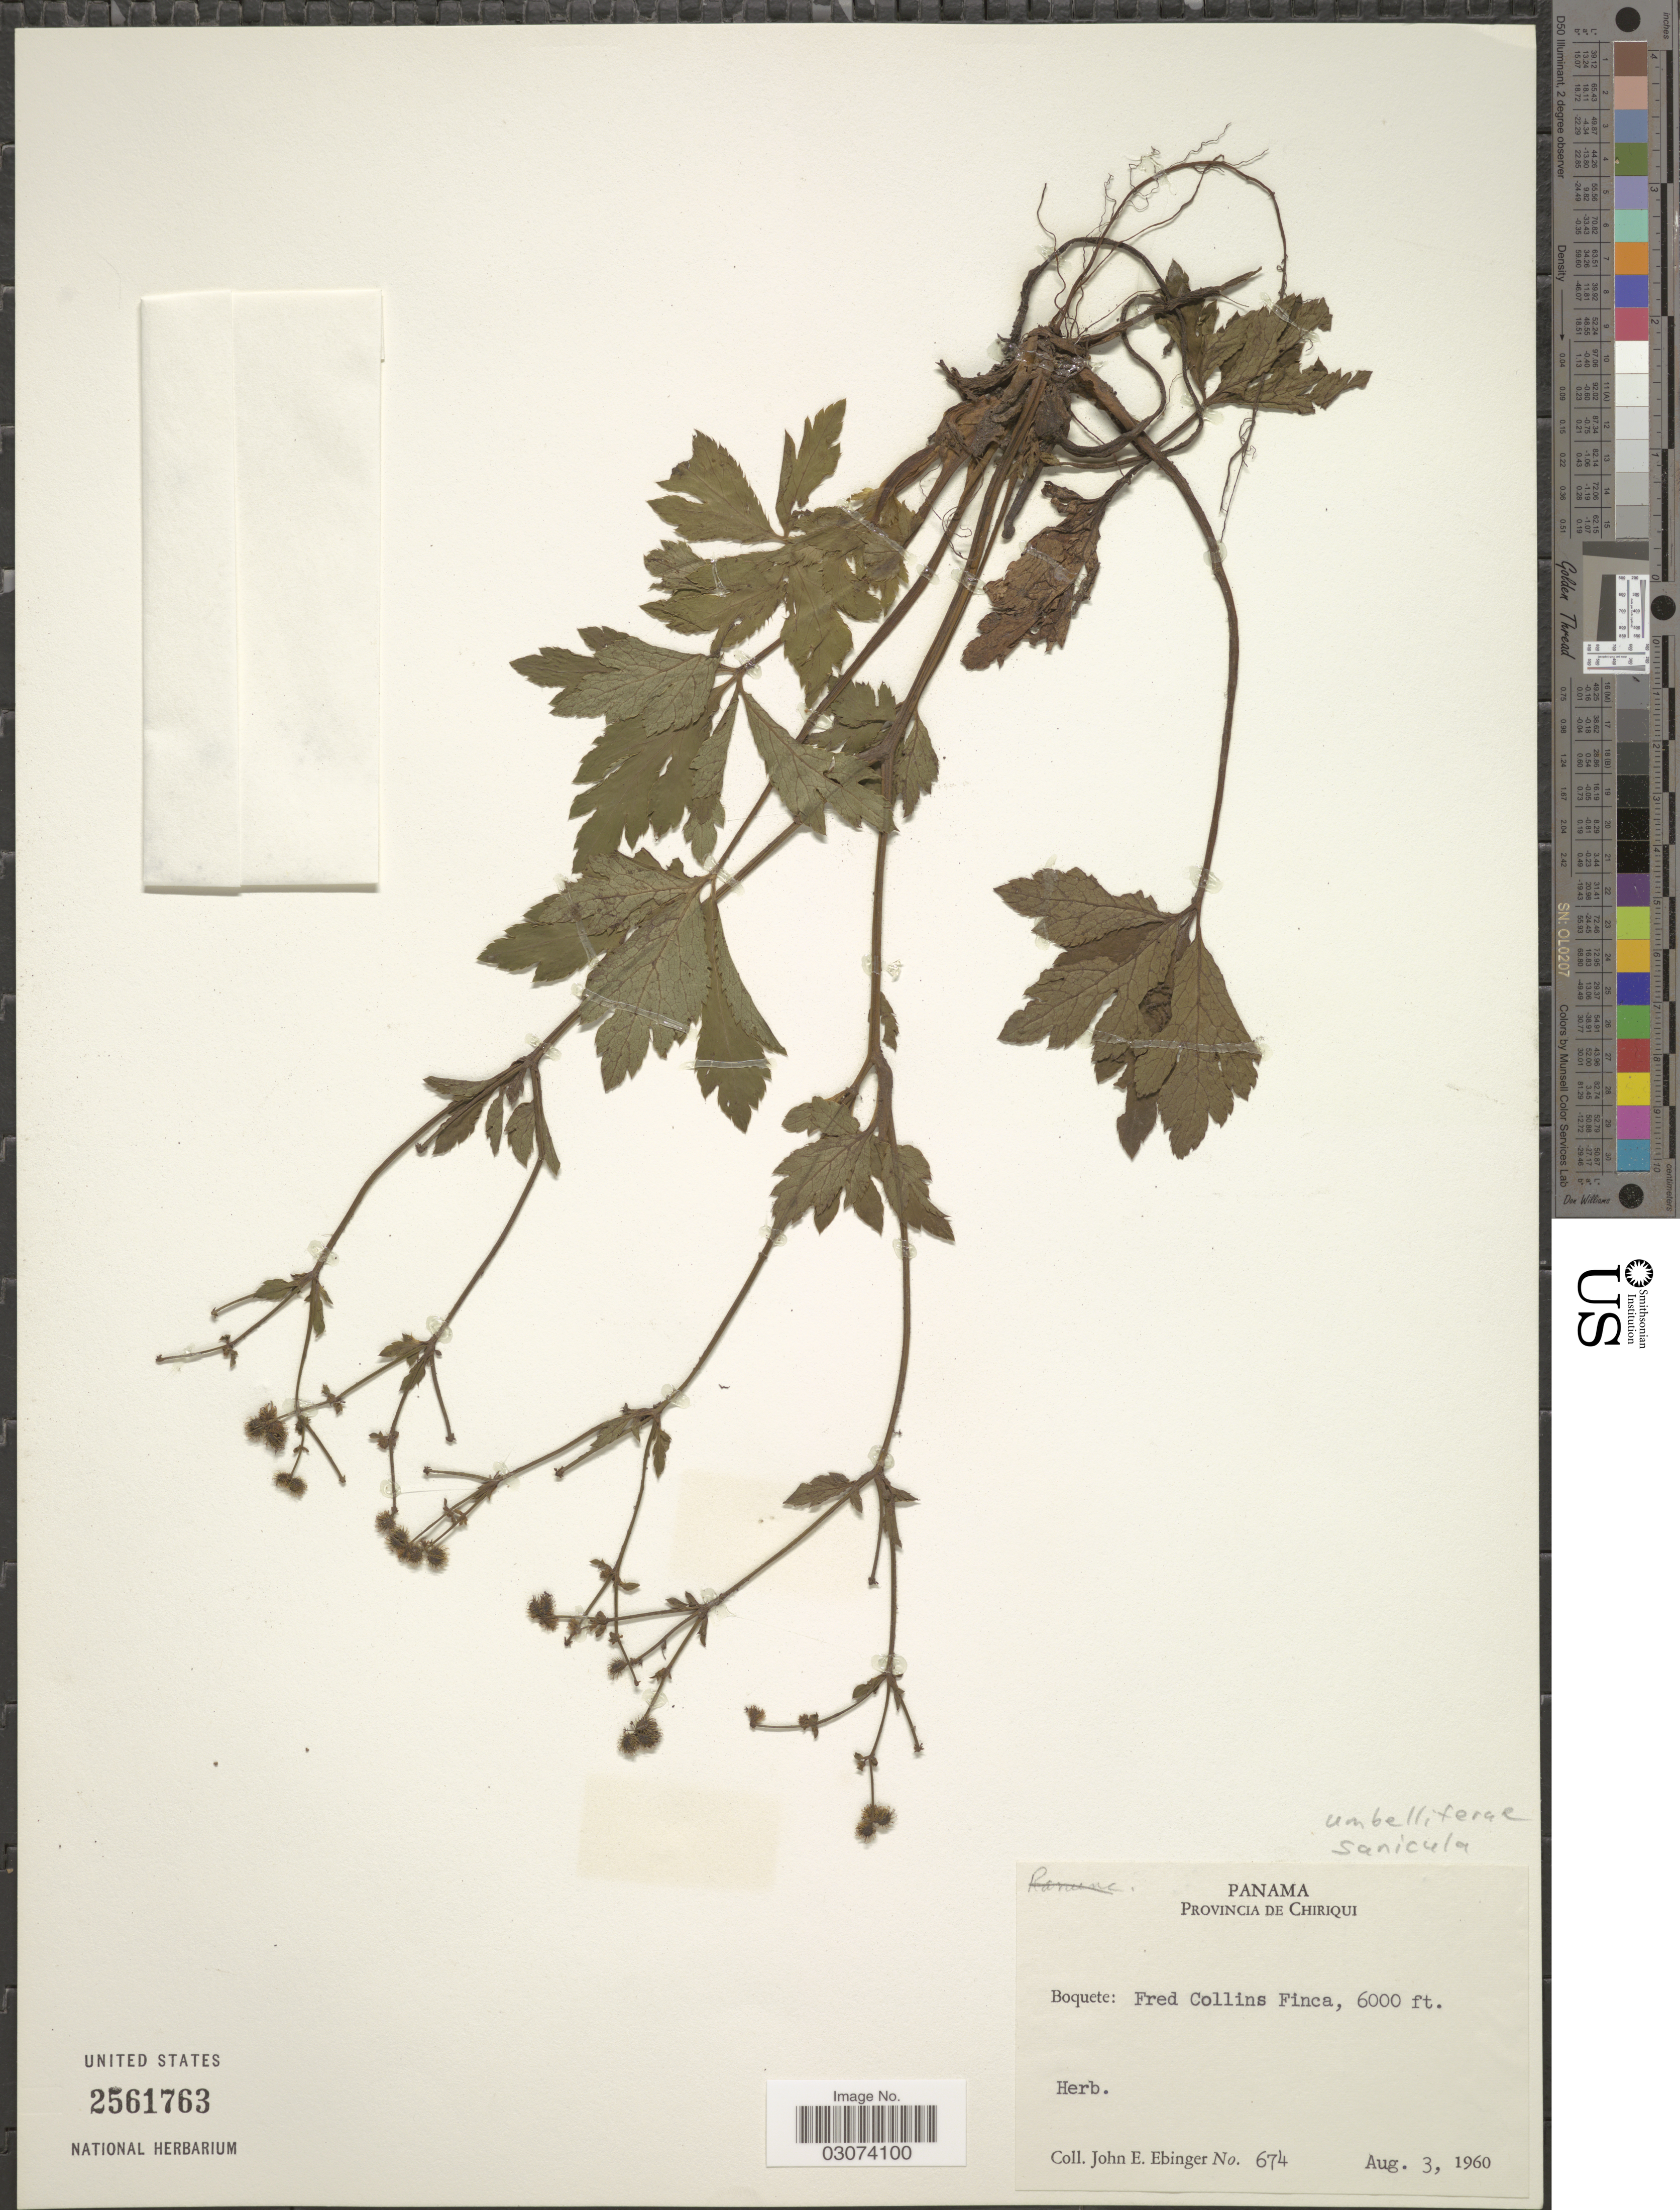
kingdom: Plantae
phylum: Tracheophyta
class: Magnoliopsida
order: Apiales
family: Apiaceae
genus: Sanicula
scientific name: Sanicula sp.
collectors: J. Ebinger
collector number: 674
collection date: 1960-08-03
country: Panama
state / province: Chiriqui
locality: Boquete: Fred Collins Finca.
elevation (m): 1829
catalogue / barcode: US 2561763